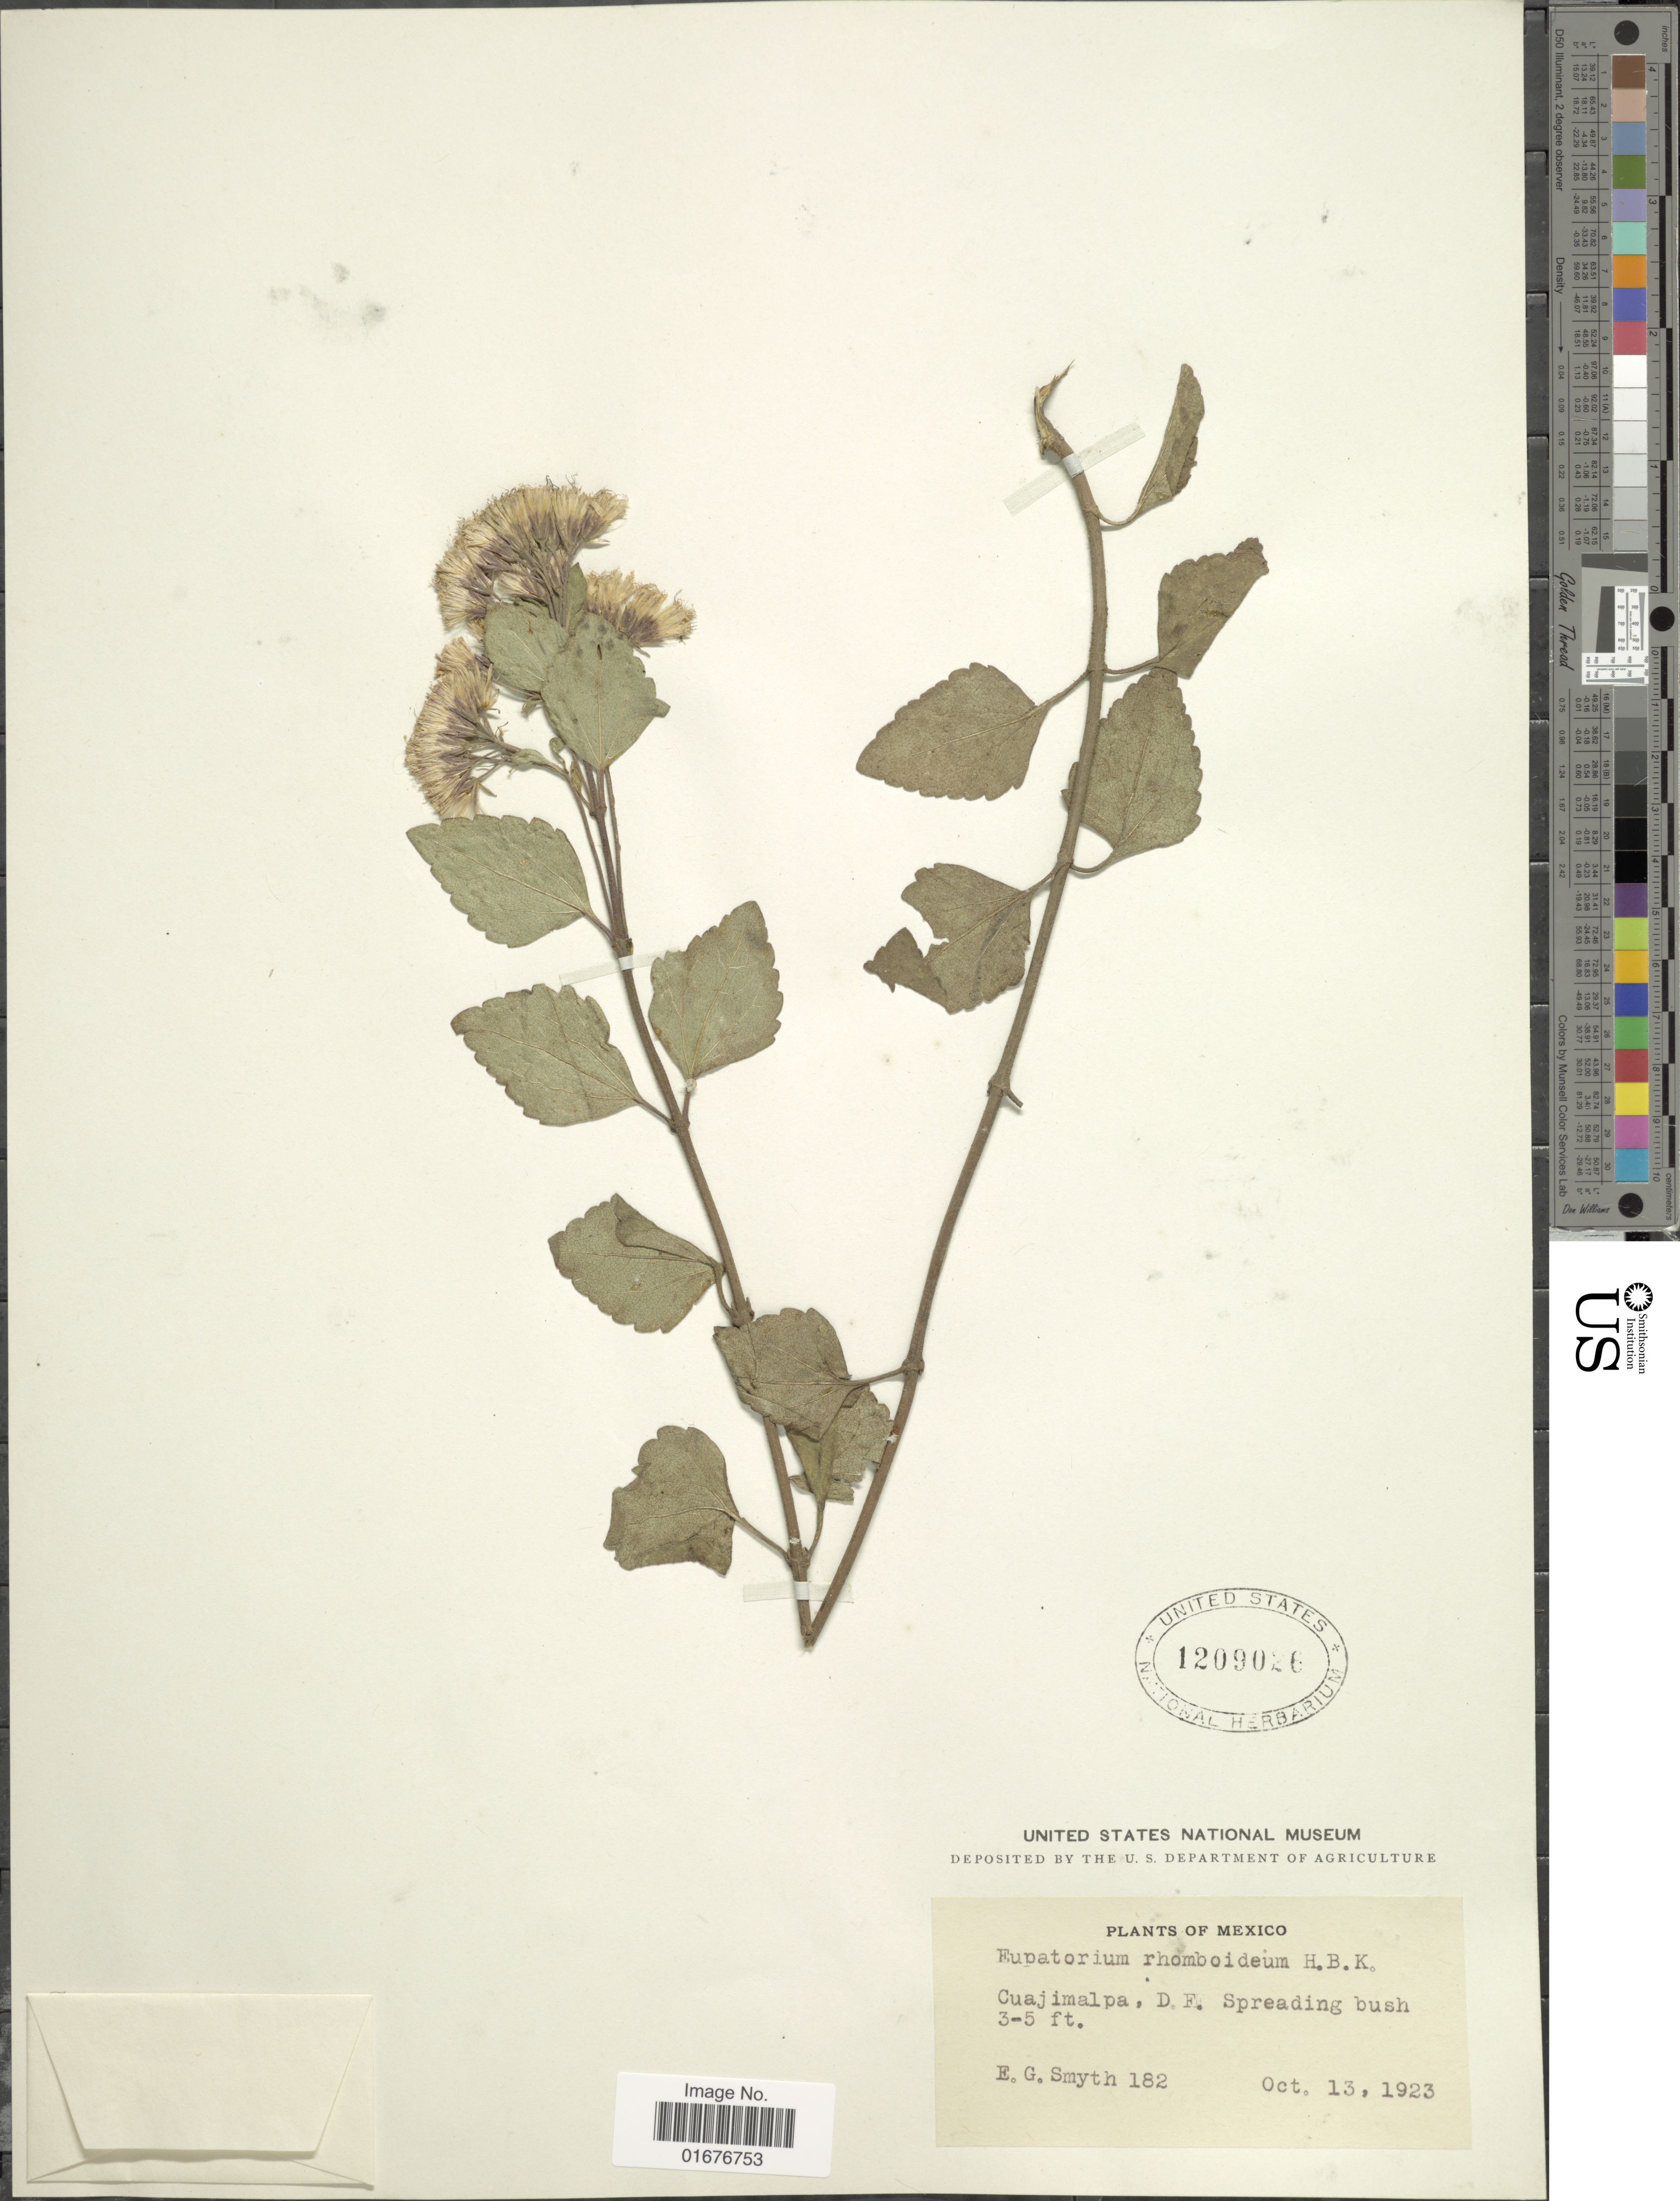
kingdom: Plantae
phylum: Tracheophyta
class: Magnoliopsida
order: Asterales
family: Asteraceae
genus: Ageratina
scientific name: Ageratina rhomboidea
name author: (Kunth) R.M. King & H. Rob.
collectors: E. Smyth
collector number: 182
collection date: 1923-10-13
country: Mexico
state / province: Distrito Federal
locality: Cuajimalpa, spreading bush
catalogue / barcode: US 1209026